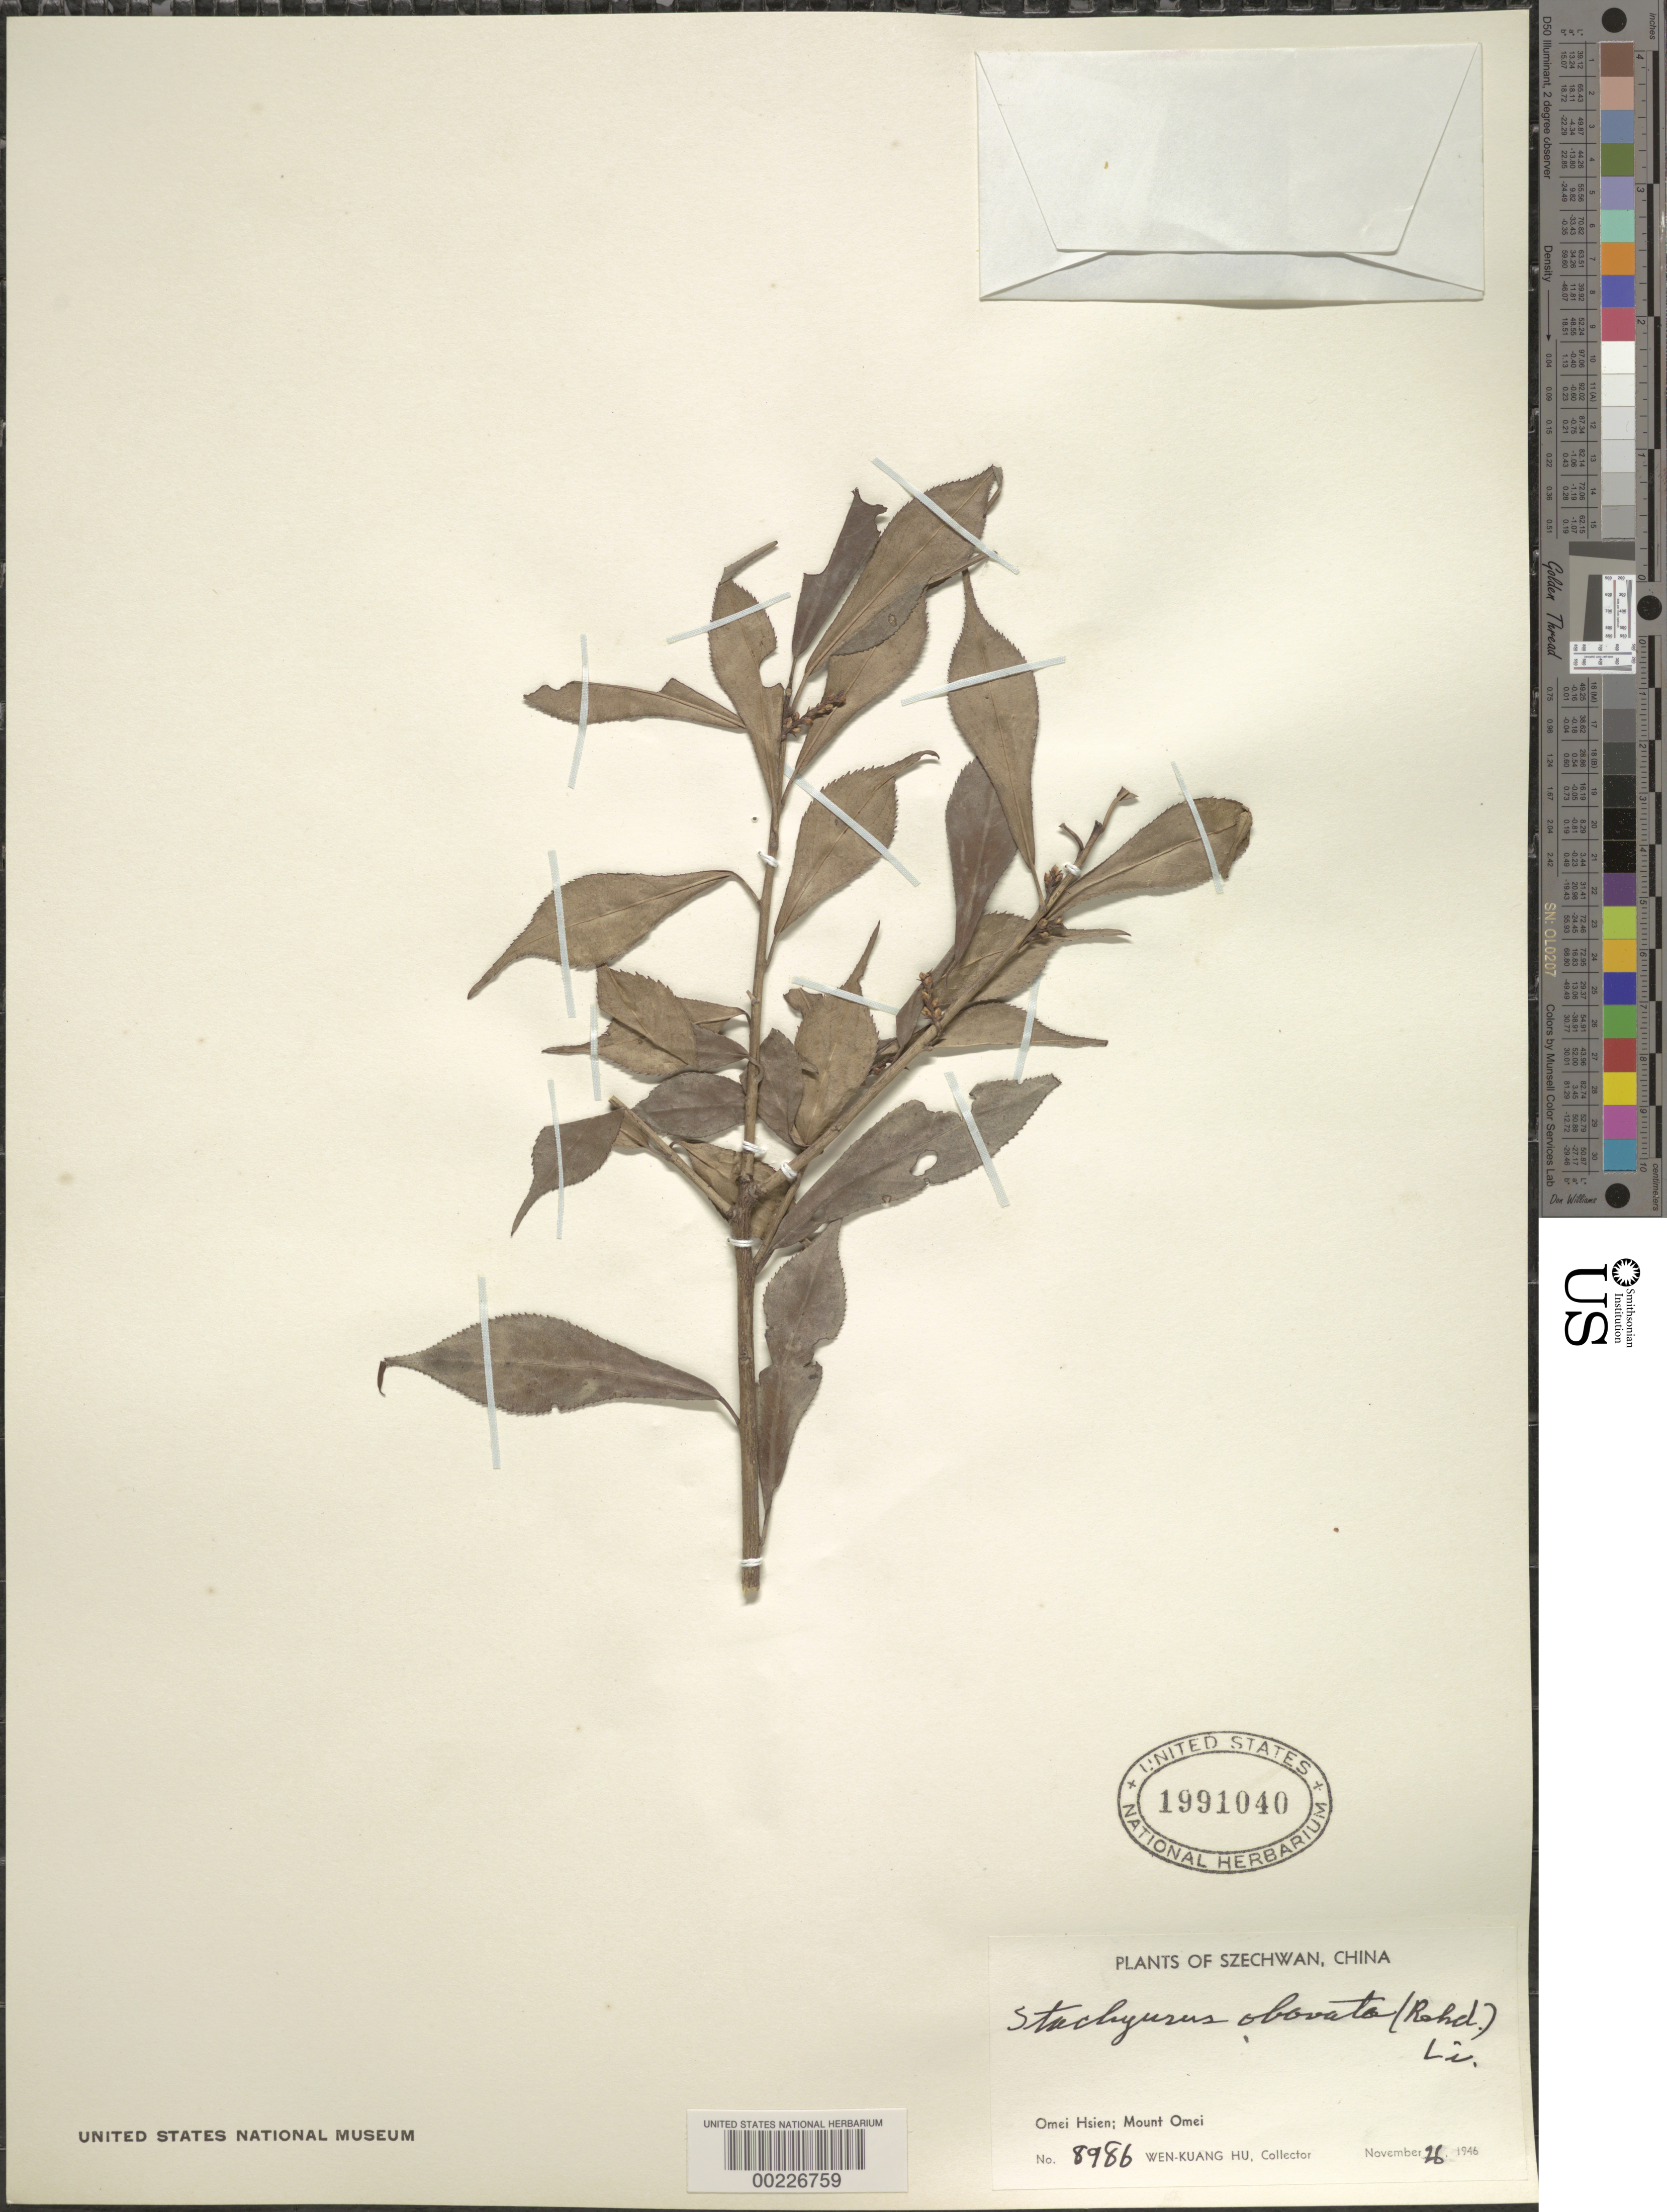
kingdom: Plantae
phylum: Tracheophyta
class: Magnoliopsida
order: Crossosomatales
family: Stachyuraceae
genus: Stachyurus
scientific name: Stachyurus obovatus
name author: (Rehder) Hand.-Mazz.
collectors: W. K. Hu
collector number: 8986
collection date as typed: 26 Nov 1946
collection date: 1946-11-26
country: China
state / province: Sichuan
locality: Omei hsien; mount omei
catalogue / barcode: US 1991040